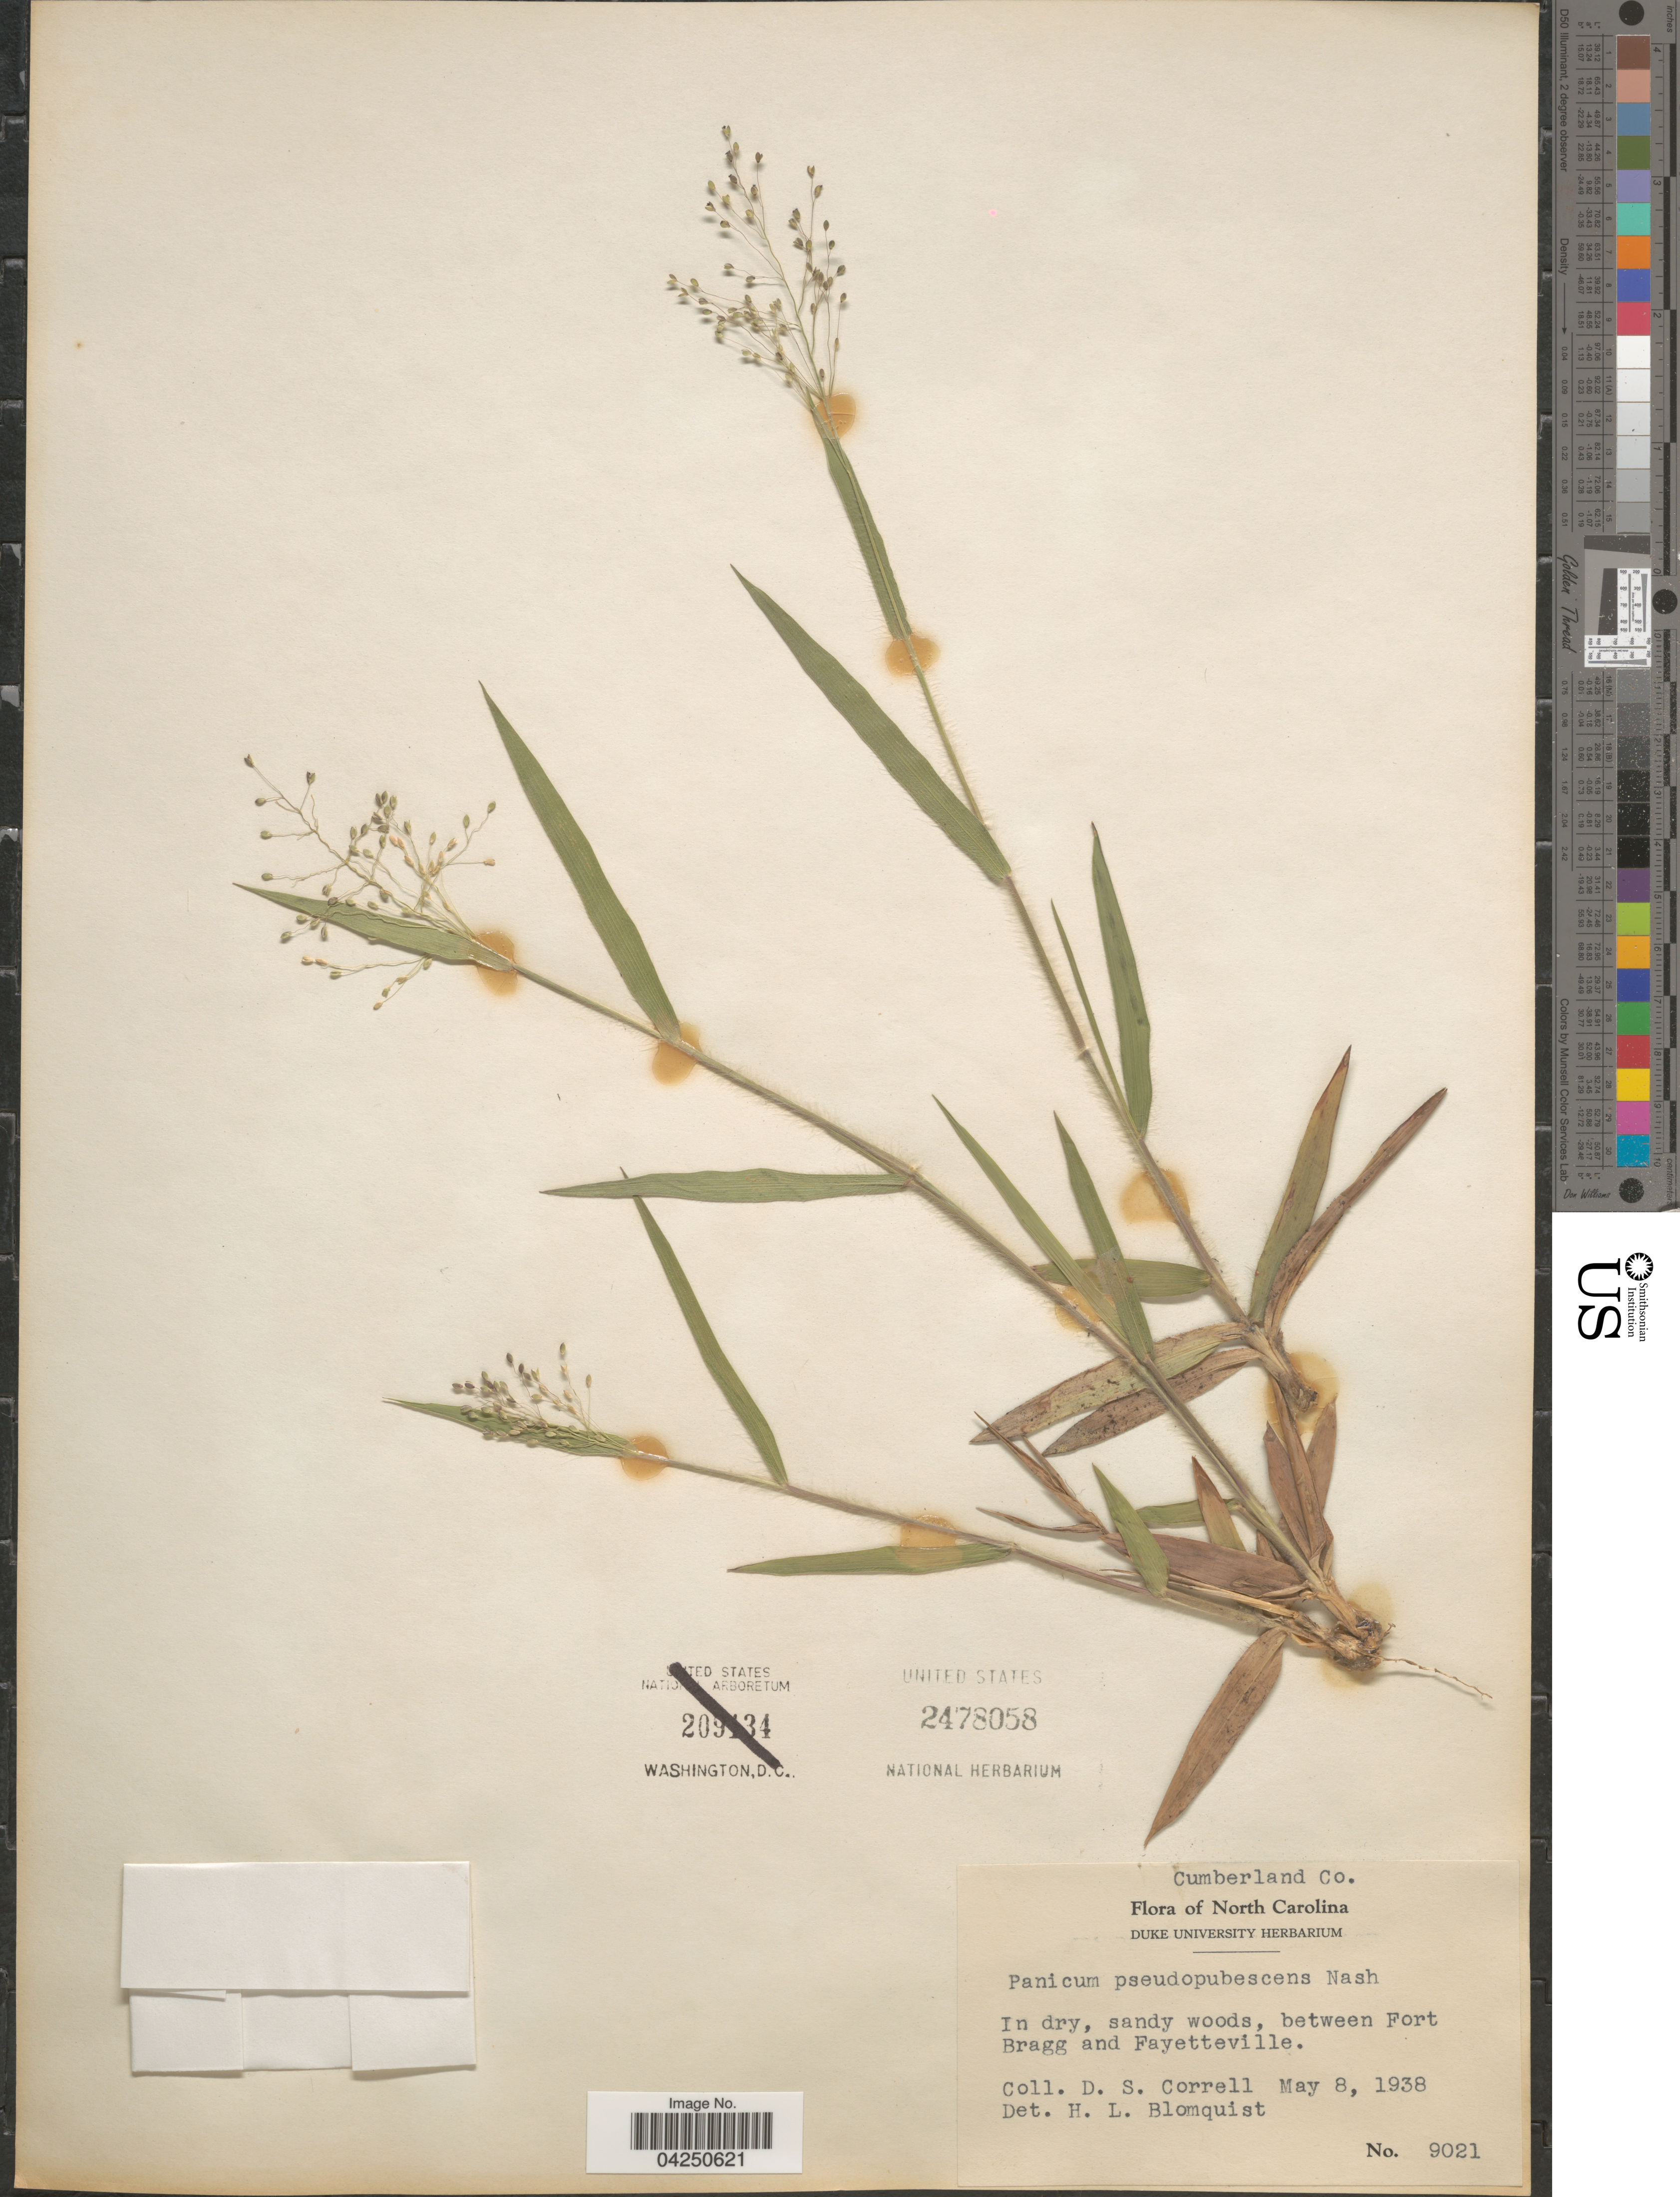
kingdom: Plantae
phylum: Tracheophyta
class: Liliopsida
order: Poales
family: Poaceae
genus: Dichanthelium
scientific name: Dichanthelium acuminatum var. acuminatum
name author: (Sw.) Gould & C.A. Clark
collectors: D. S. Correll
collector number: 9021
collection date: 1938-05-08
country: United States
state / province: North Carolina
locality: Cumberland Co. In dry, sandy woods, between Fort Bragg and Fayetteville.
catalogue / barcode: US 2478058